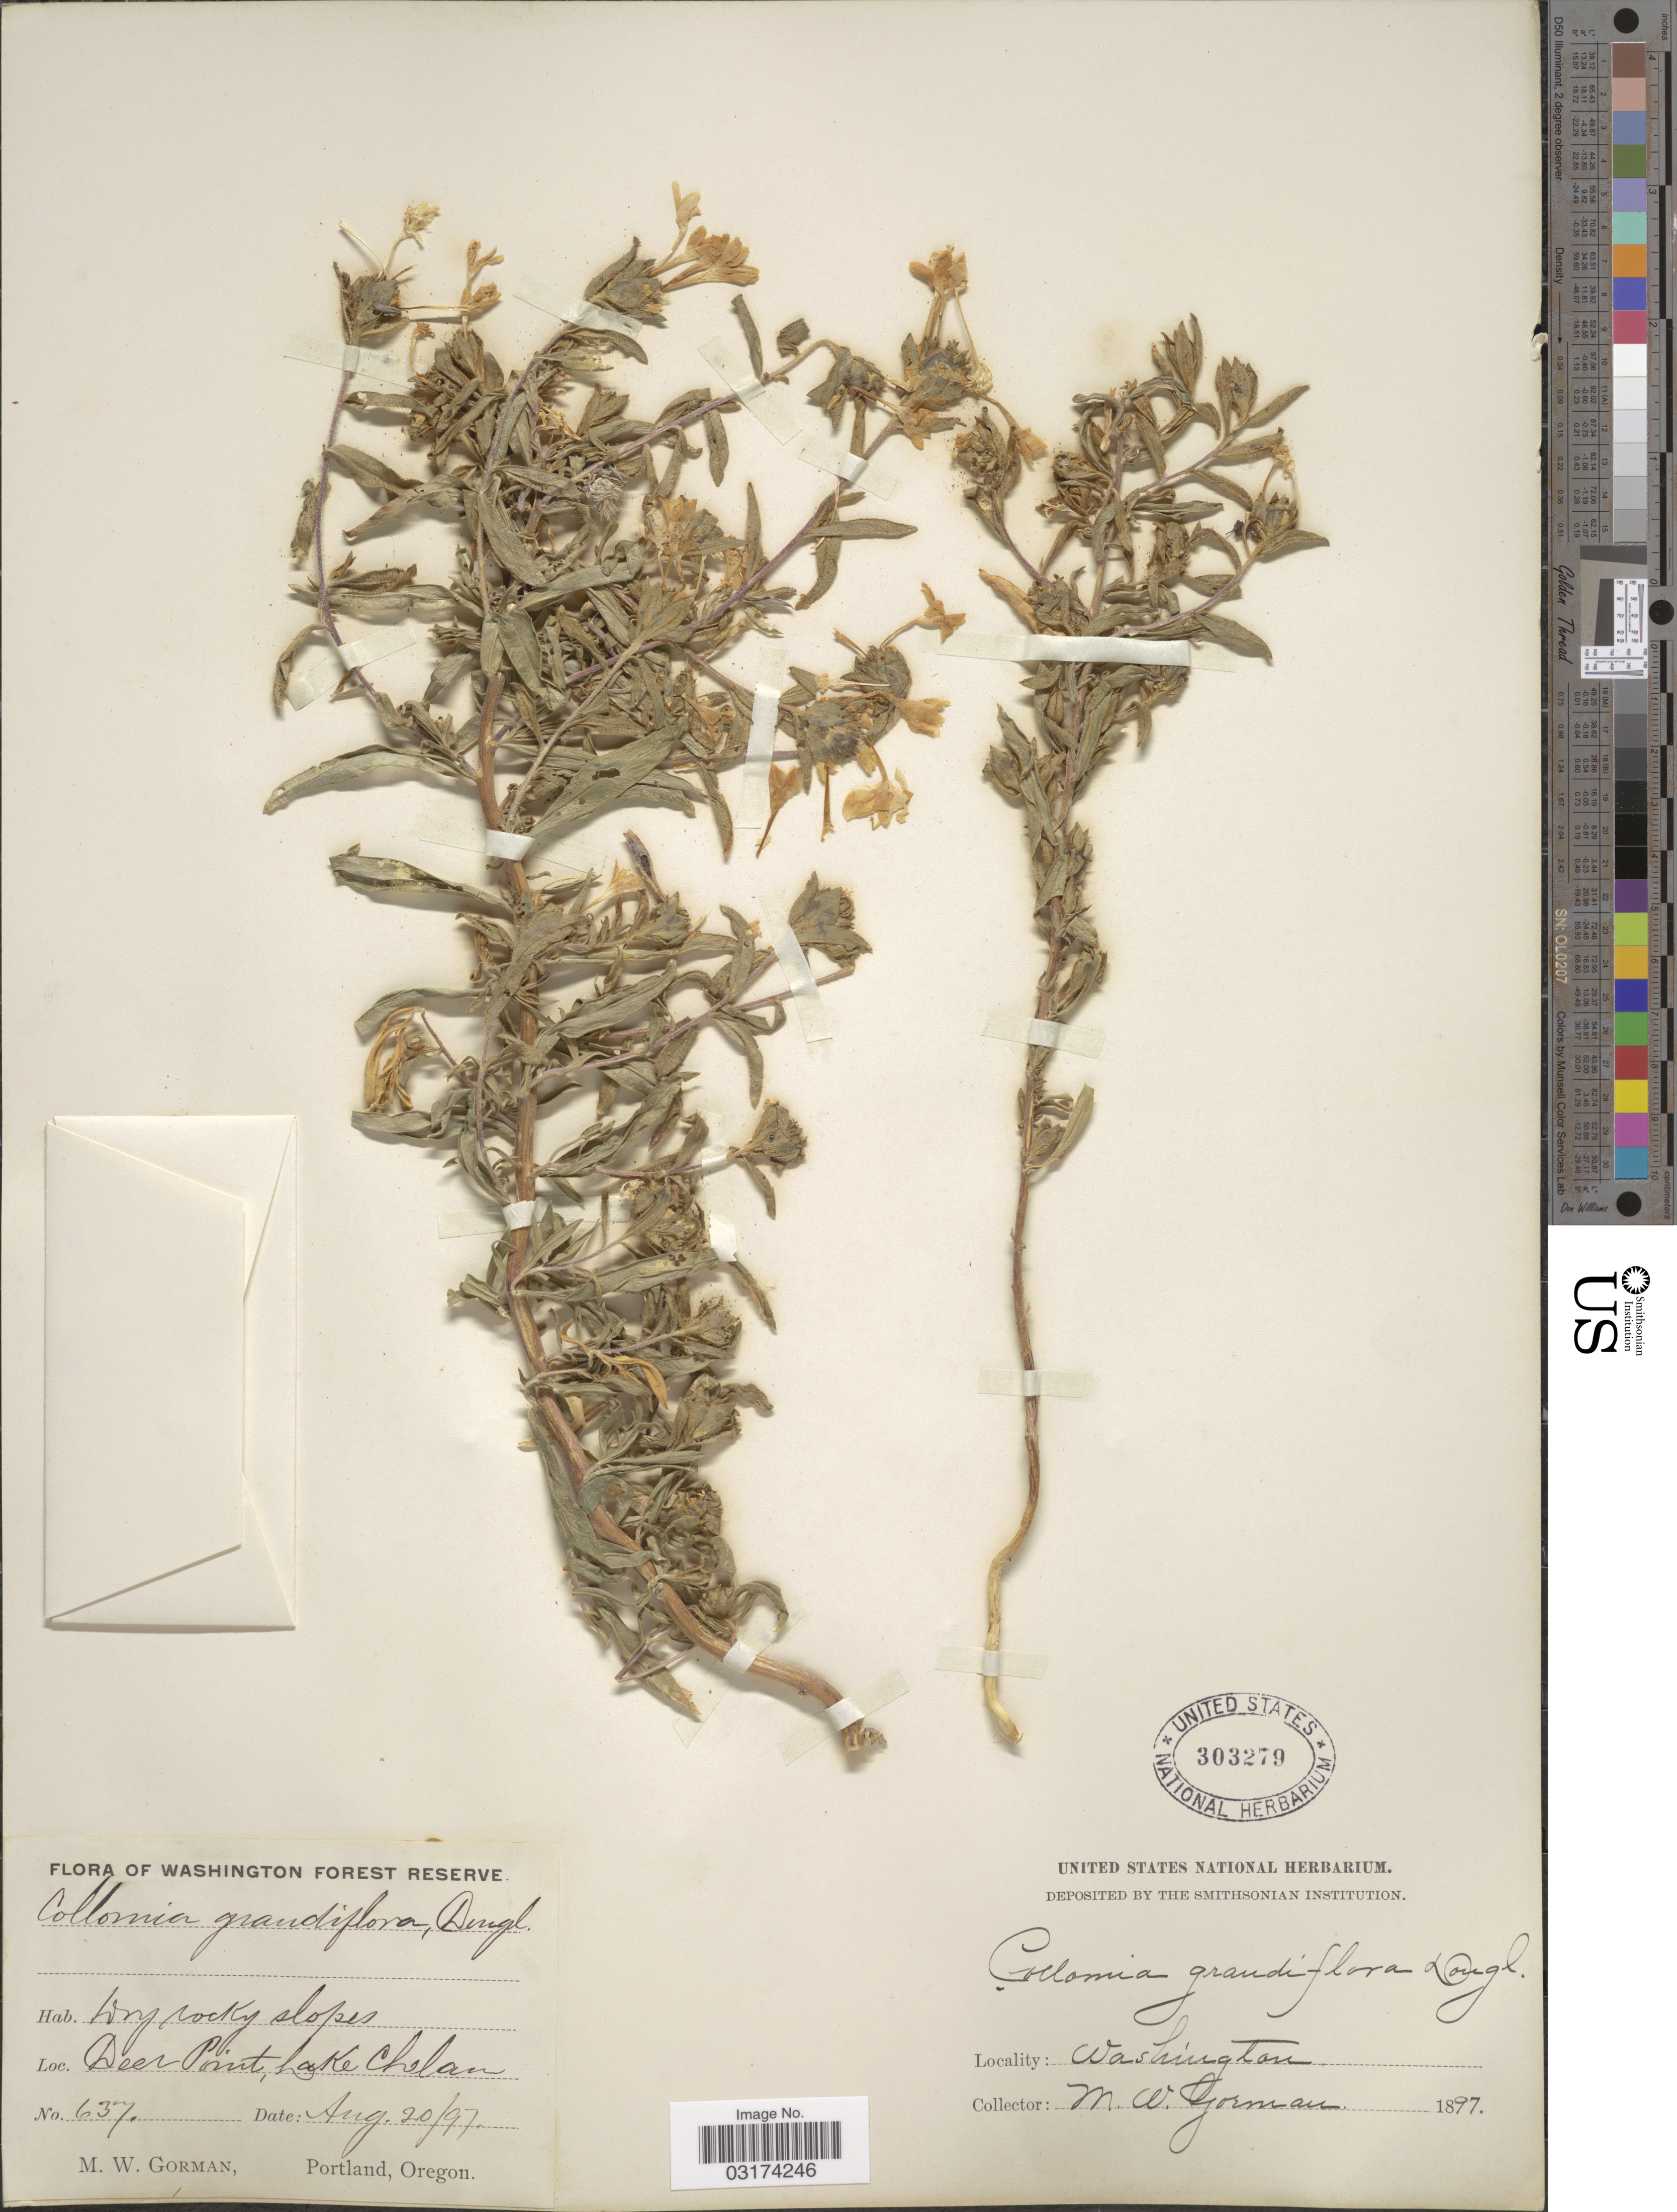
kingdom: Plantae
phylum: Tracheophyta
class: Magnoliopsida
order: Ericales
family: Polemoniaceae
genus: Collomia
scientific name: Collomia grandiflora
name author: Douglas ex Lindl.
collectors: M. W. Gorman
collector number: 637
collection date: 1897-08-20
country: United States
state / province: Washington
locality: Washington Forest Reserve. Dry rocky slopes. Deer Point, Lake Chelan.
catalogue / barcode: US 303279